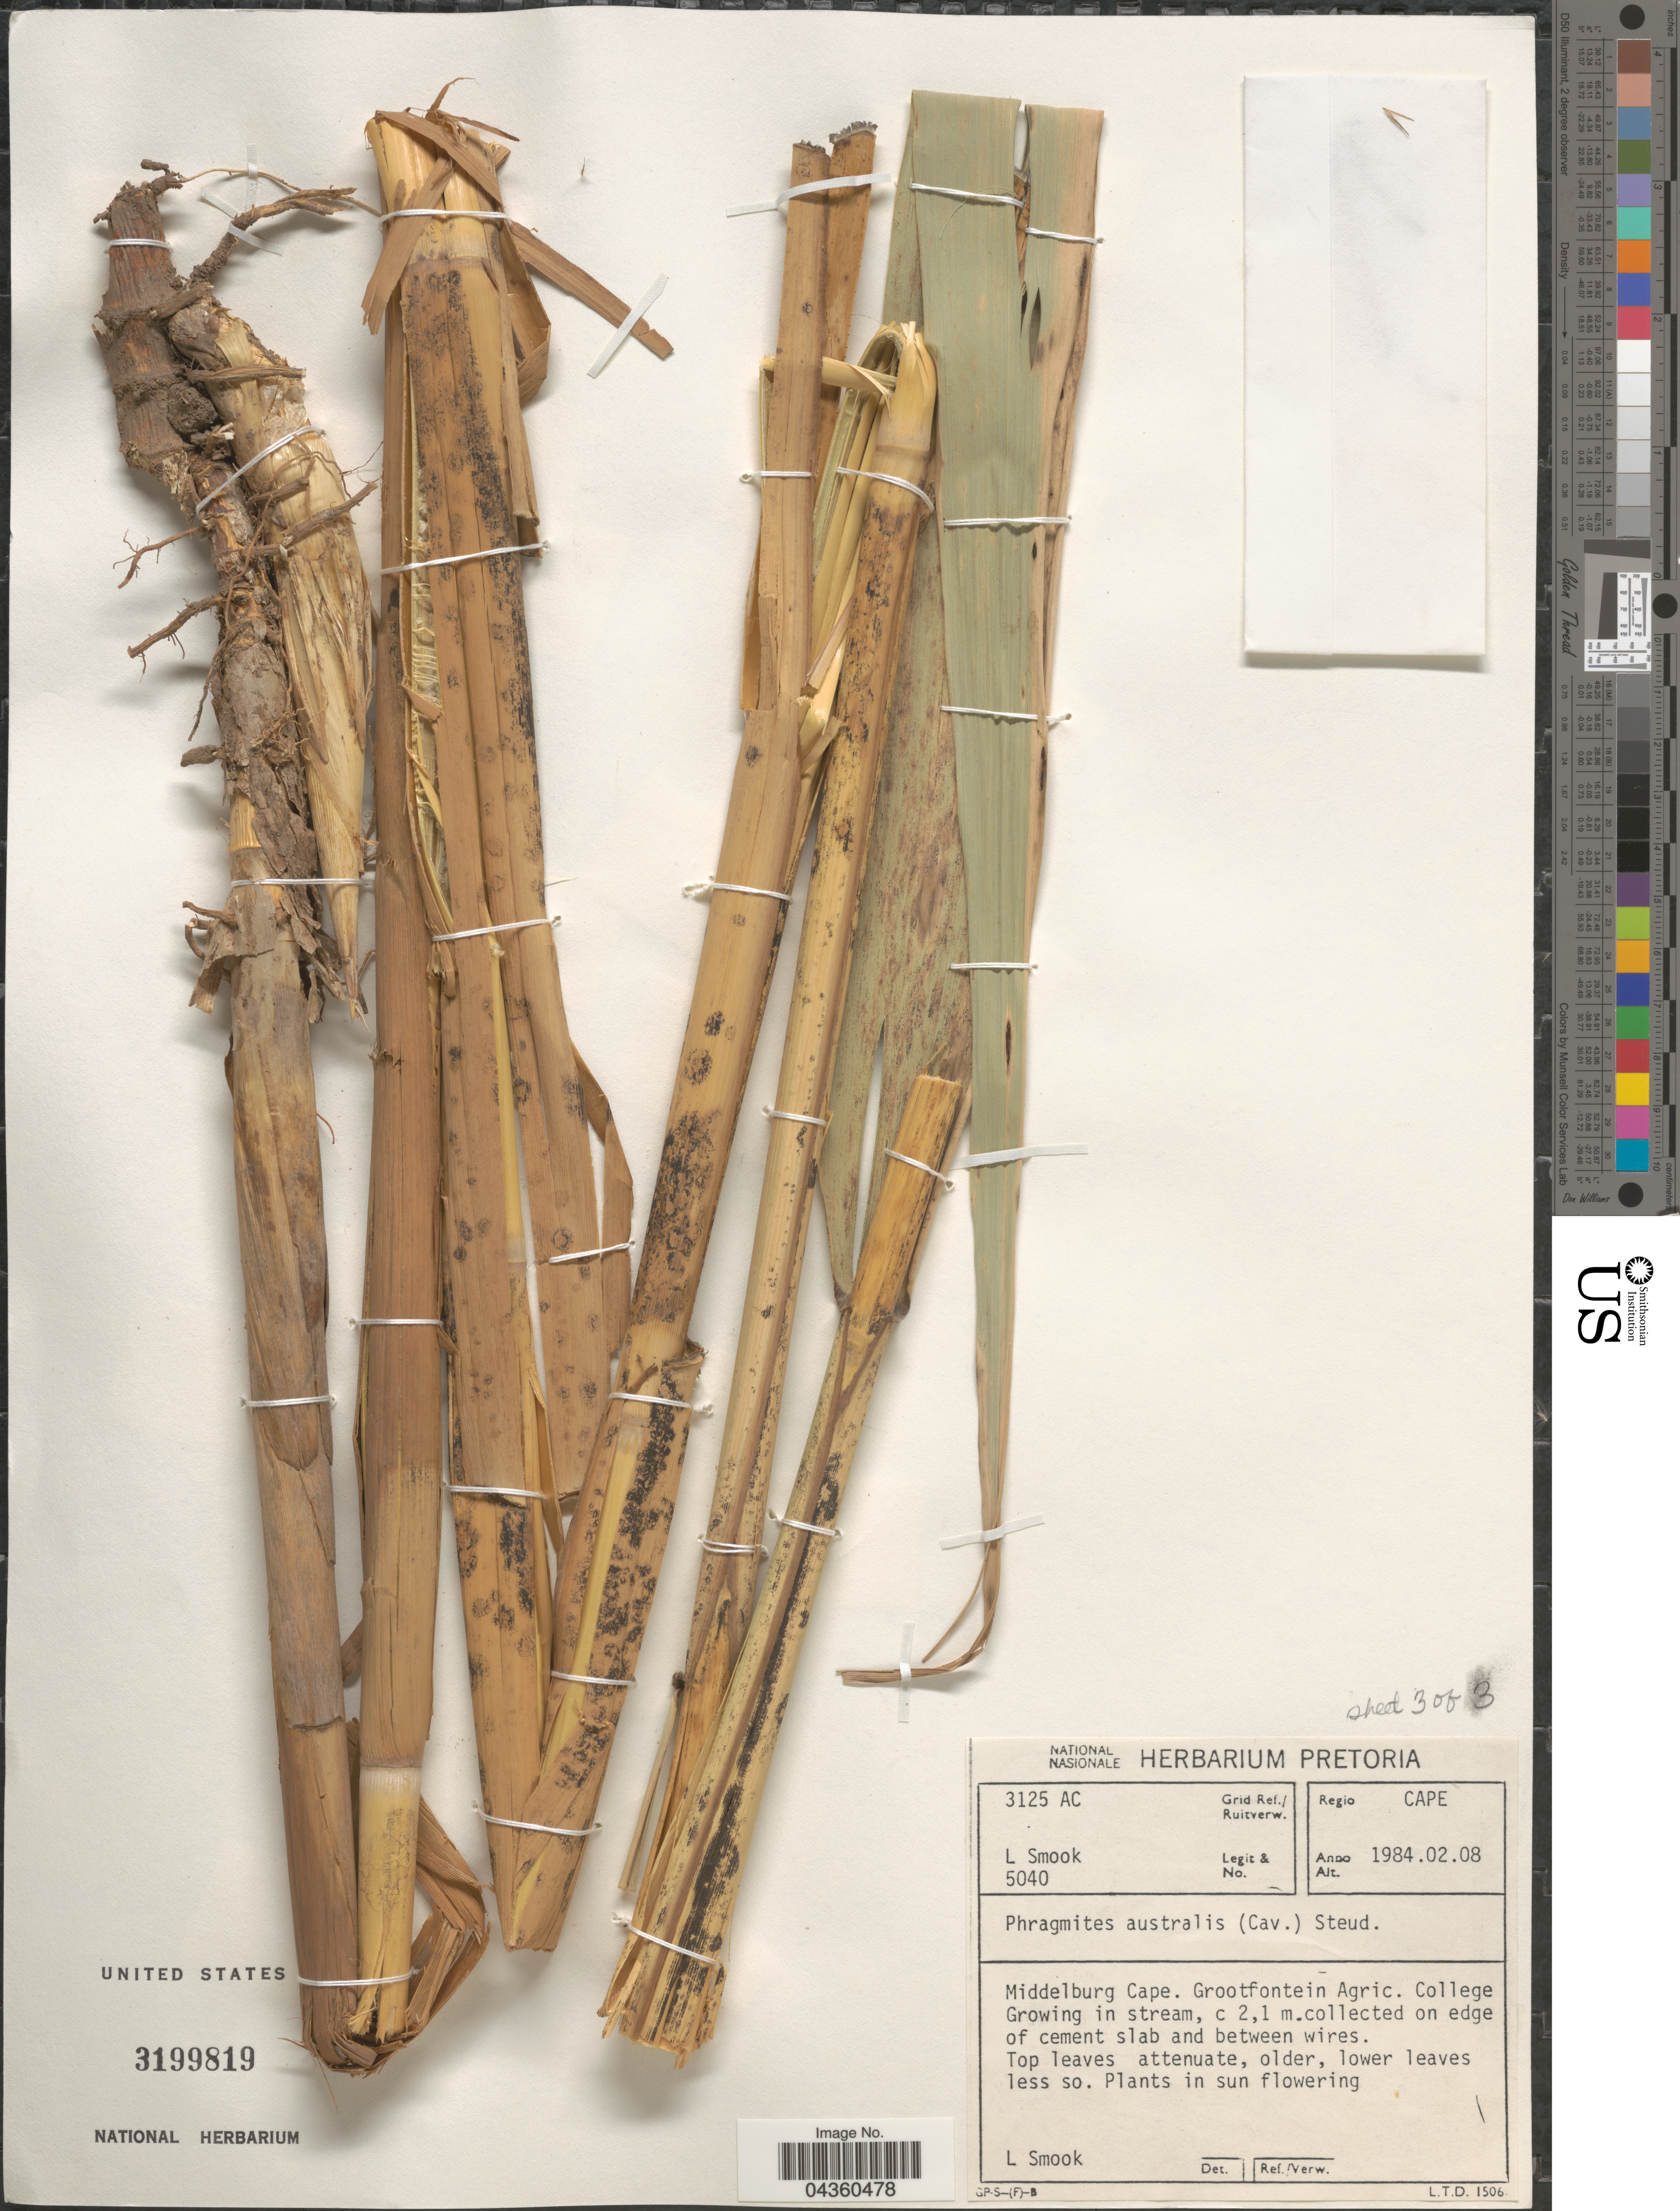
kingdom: Plantae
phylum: Tracheophyta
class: Liliopsida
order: Poales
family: Poaceae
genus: Phragmites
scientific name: Phragmites australis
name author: (Cav.) Trin. ex Steud.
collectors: L. Smook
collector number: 5040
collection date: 1984-02-08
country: South Africa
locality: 3125 AC Grid Ref./Ruitverw. Regio Cape. Middelburg Cape. Grootfontein Agric. College.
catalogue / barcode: US 3199819